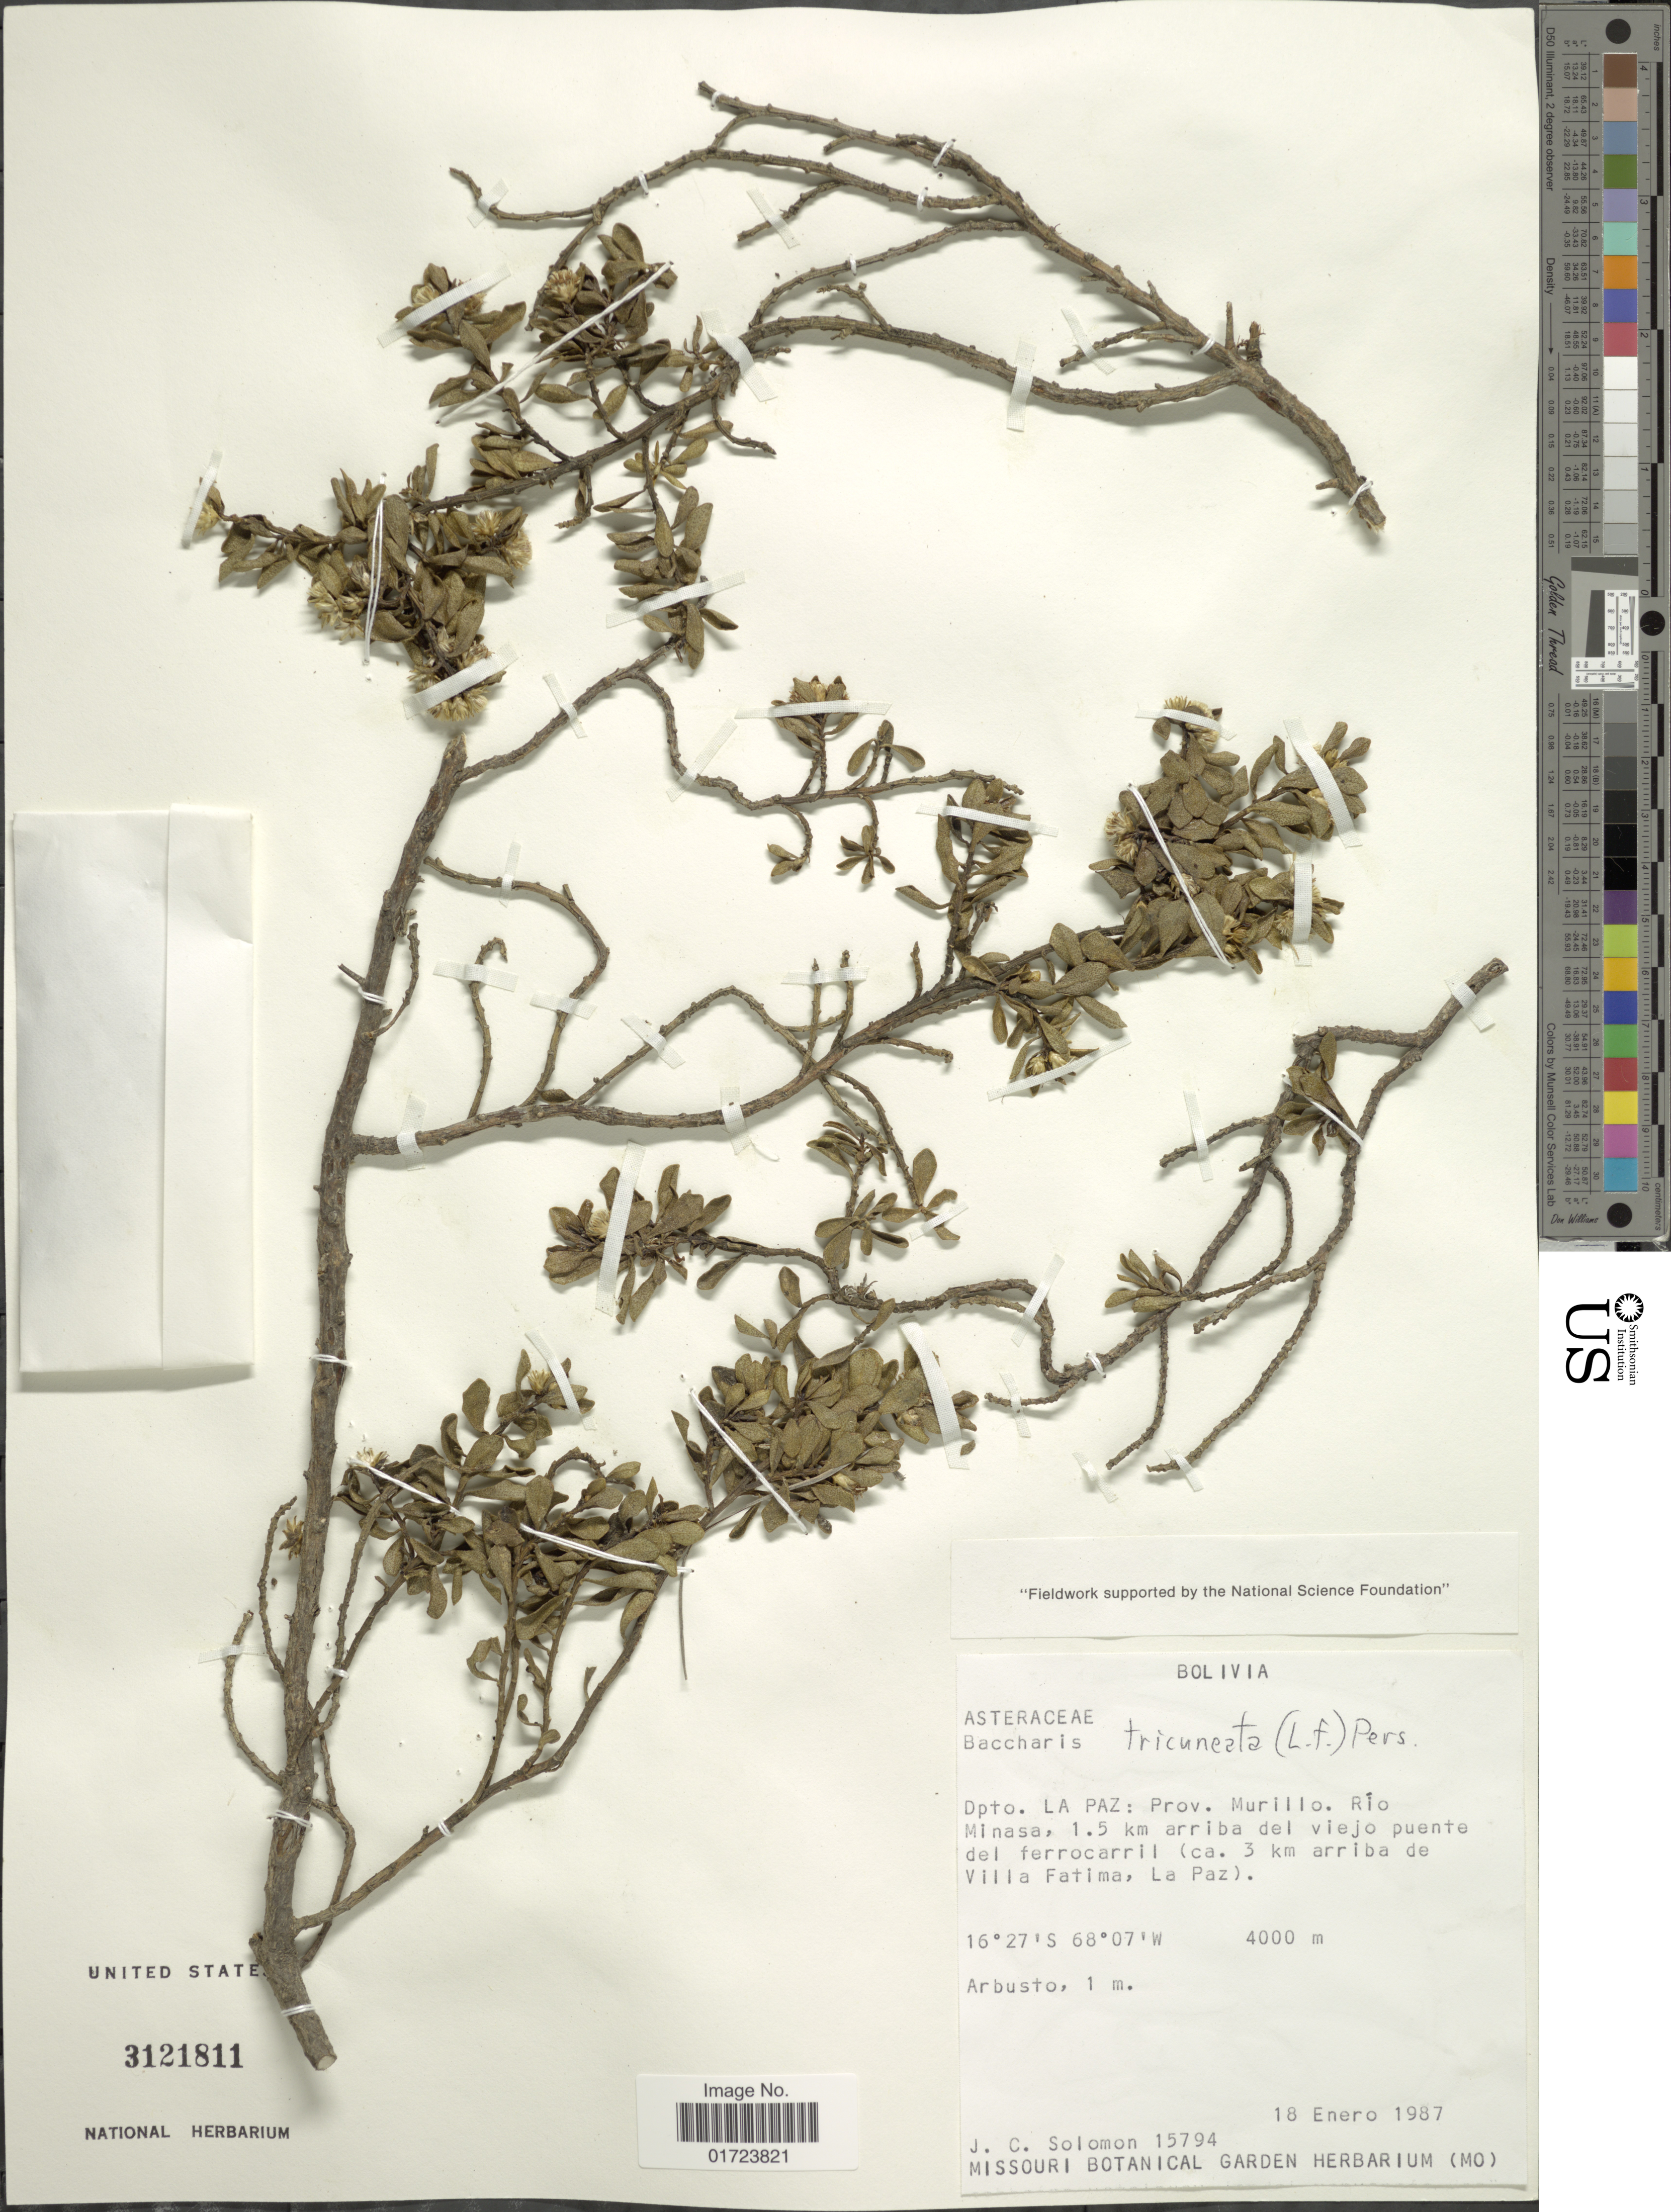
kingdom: Plantae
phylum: Tracheophyta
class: Magnoliopsida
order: Asterales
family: Asteraceae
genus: Baccharis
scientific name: Baccharis tricuneata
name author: (L. f.) Pers.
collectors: J. C. Solomon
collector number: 15794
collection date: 1987-01-18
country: Bolivia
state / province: La Paz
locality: Dpto. La Paz; Prov. Murillo. Rio Minasa, 1.5 km arriba del viejo peunte del ferrocarril (ca. 3 km arriba de Villa Fatima, La Paz).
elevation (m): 4000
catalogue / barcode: US 3121811